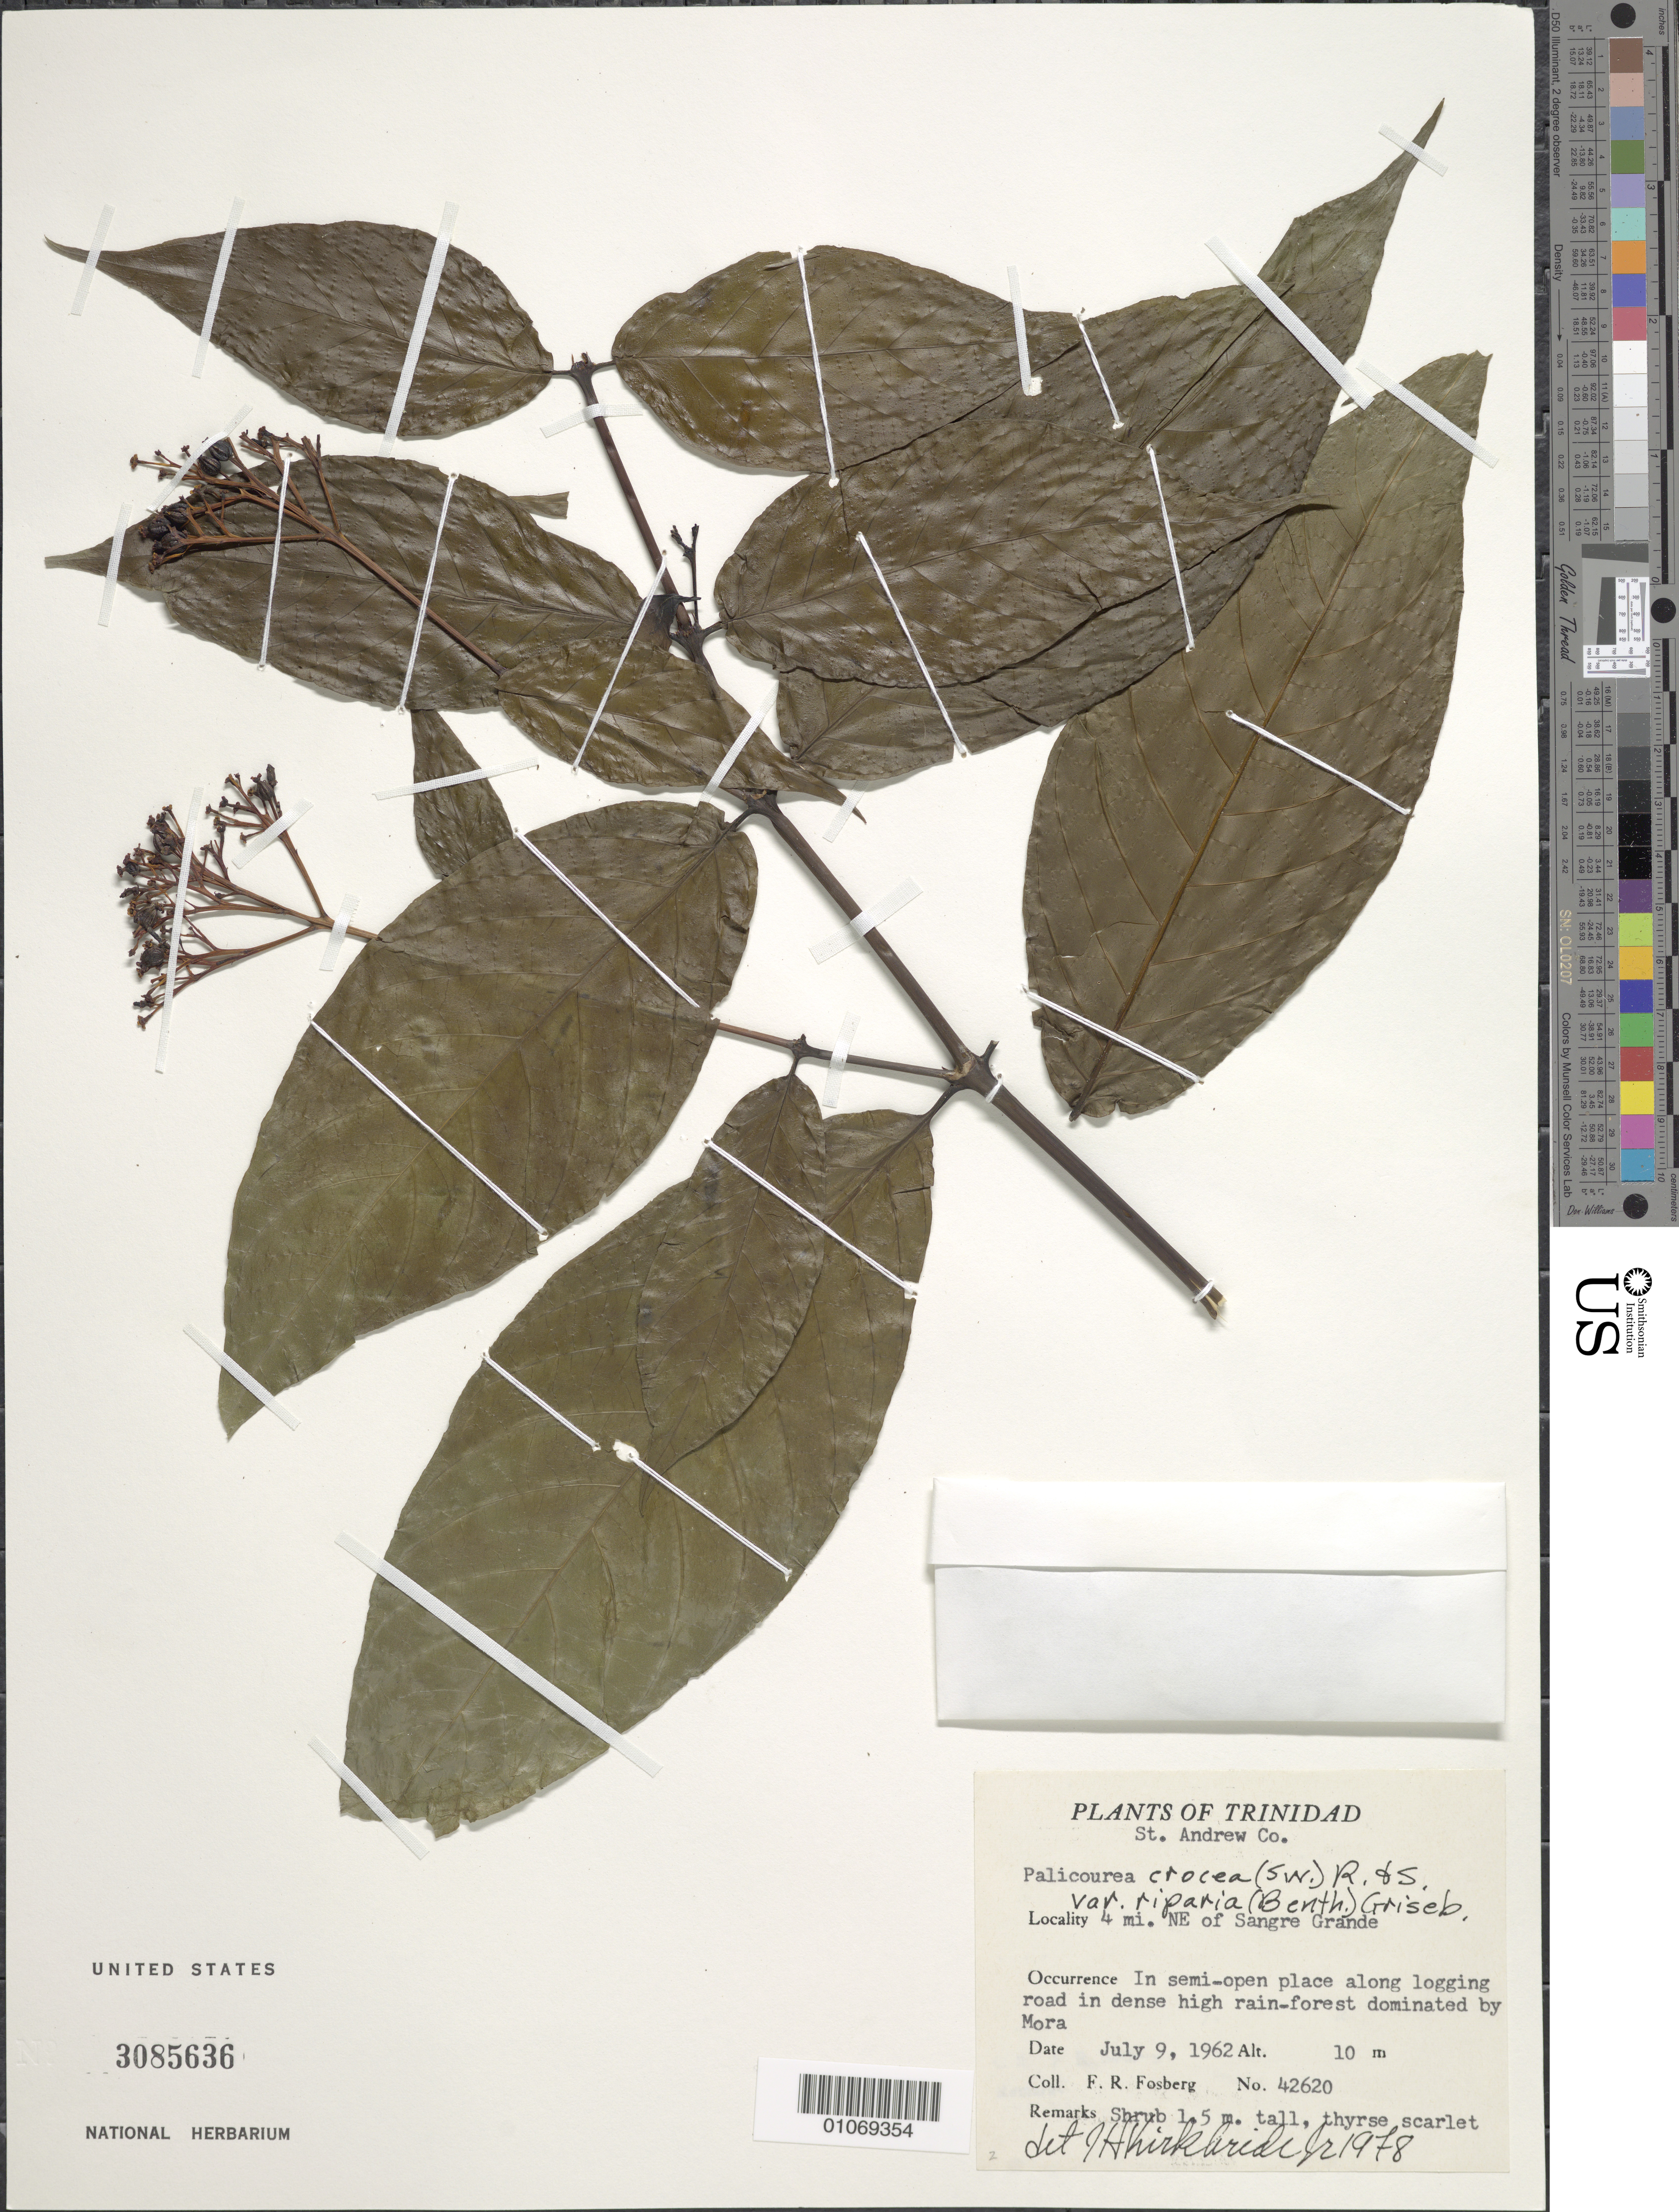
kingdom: Plantae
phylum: Tracheophyta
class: Magnoliopsida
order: Gentianales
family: Rubiaceae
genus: Palicourea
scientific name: Palicourea crocea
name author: (Sw.) Schult.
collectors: F. R. Fosberg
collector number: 42620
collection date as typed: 09 Jul 1962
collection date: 1962-07-09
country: Trinidad and Tobago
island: Trinidad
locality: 4 miles northeast of Sangre Grande. In semi-open place along logging road in sense high rain-forest dominated by Mora.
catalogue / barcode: US 3085636